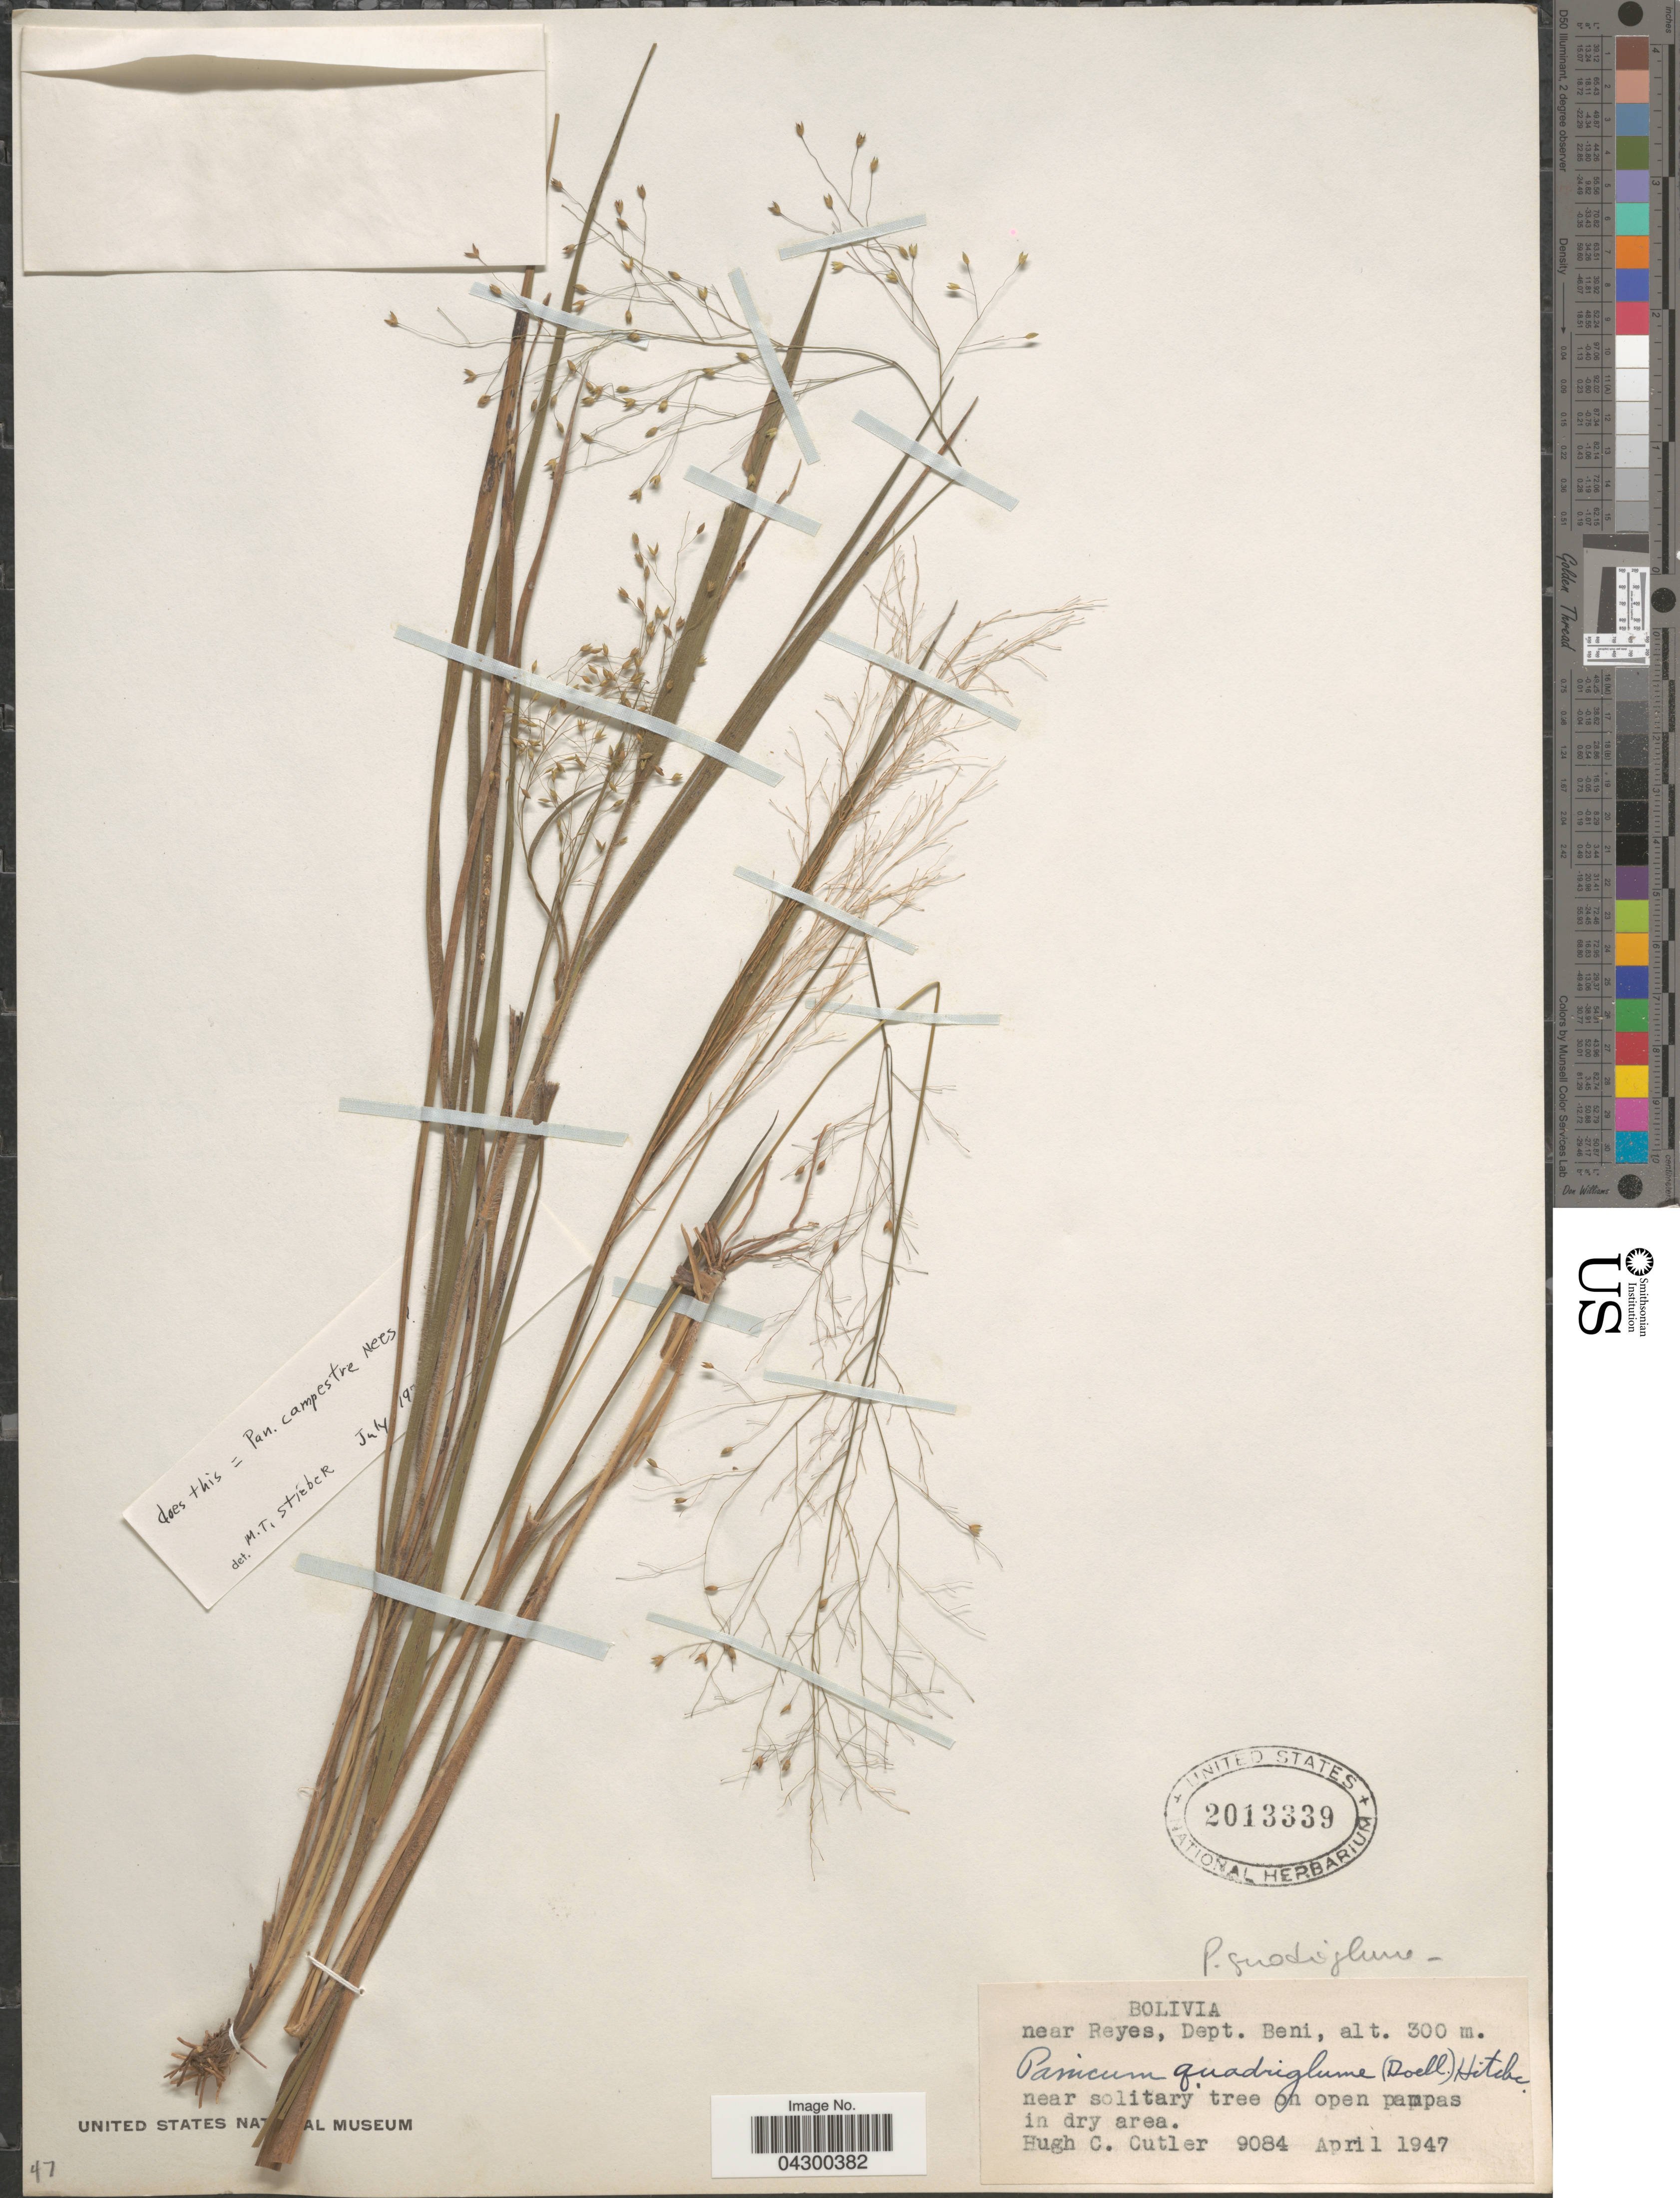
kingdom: Plantae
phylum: Tracheophyta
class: Liliopsida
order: Poales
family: Poaceae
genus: Panicum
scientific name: Panicum quadriglume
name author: (Döll) Hitchc.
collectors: H. C. Cutler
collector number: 9084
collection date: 1947-04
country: Bolivia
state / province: Beni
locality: Near Reyes. Near solitary tree on open pampas in dry area.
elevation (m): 300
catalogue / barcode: US 2013339